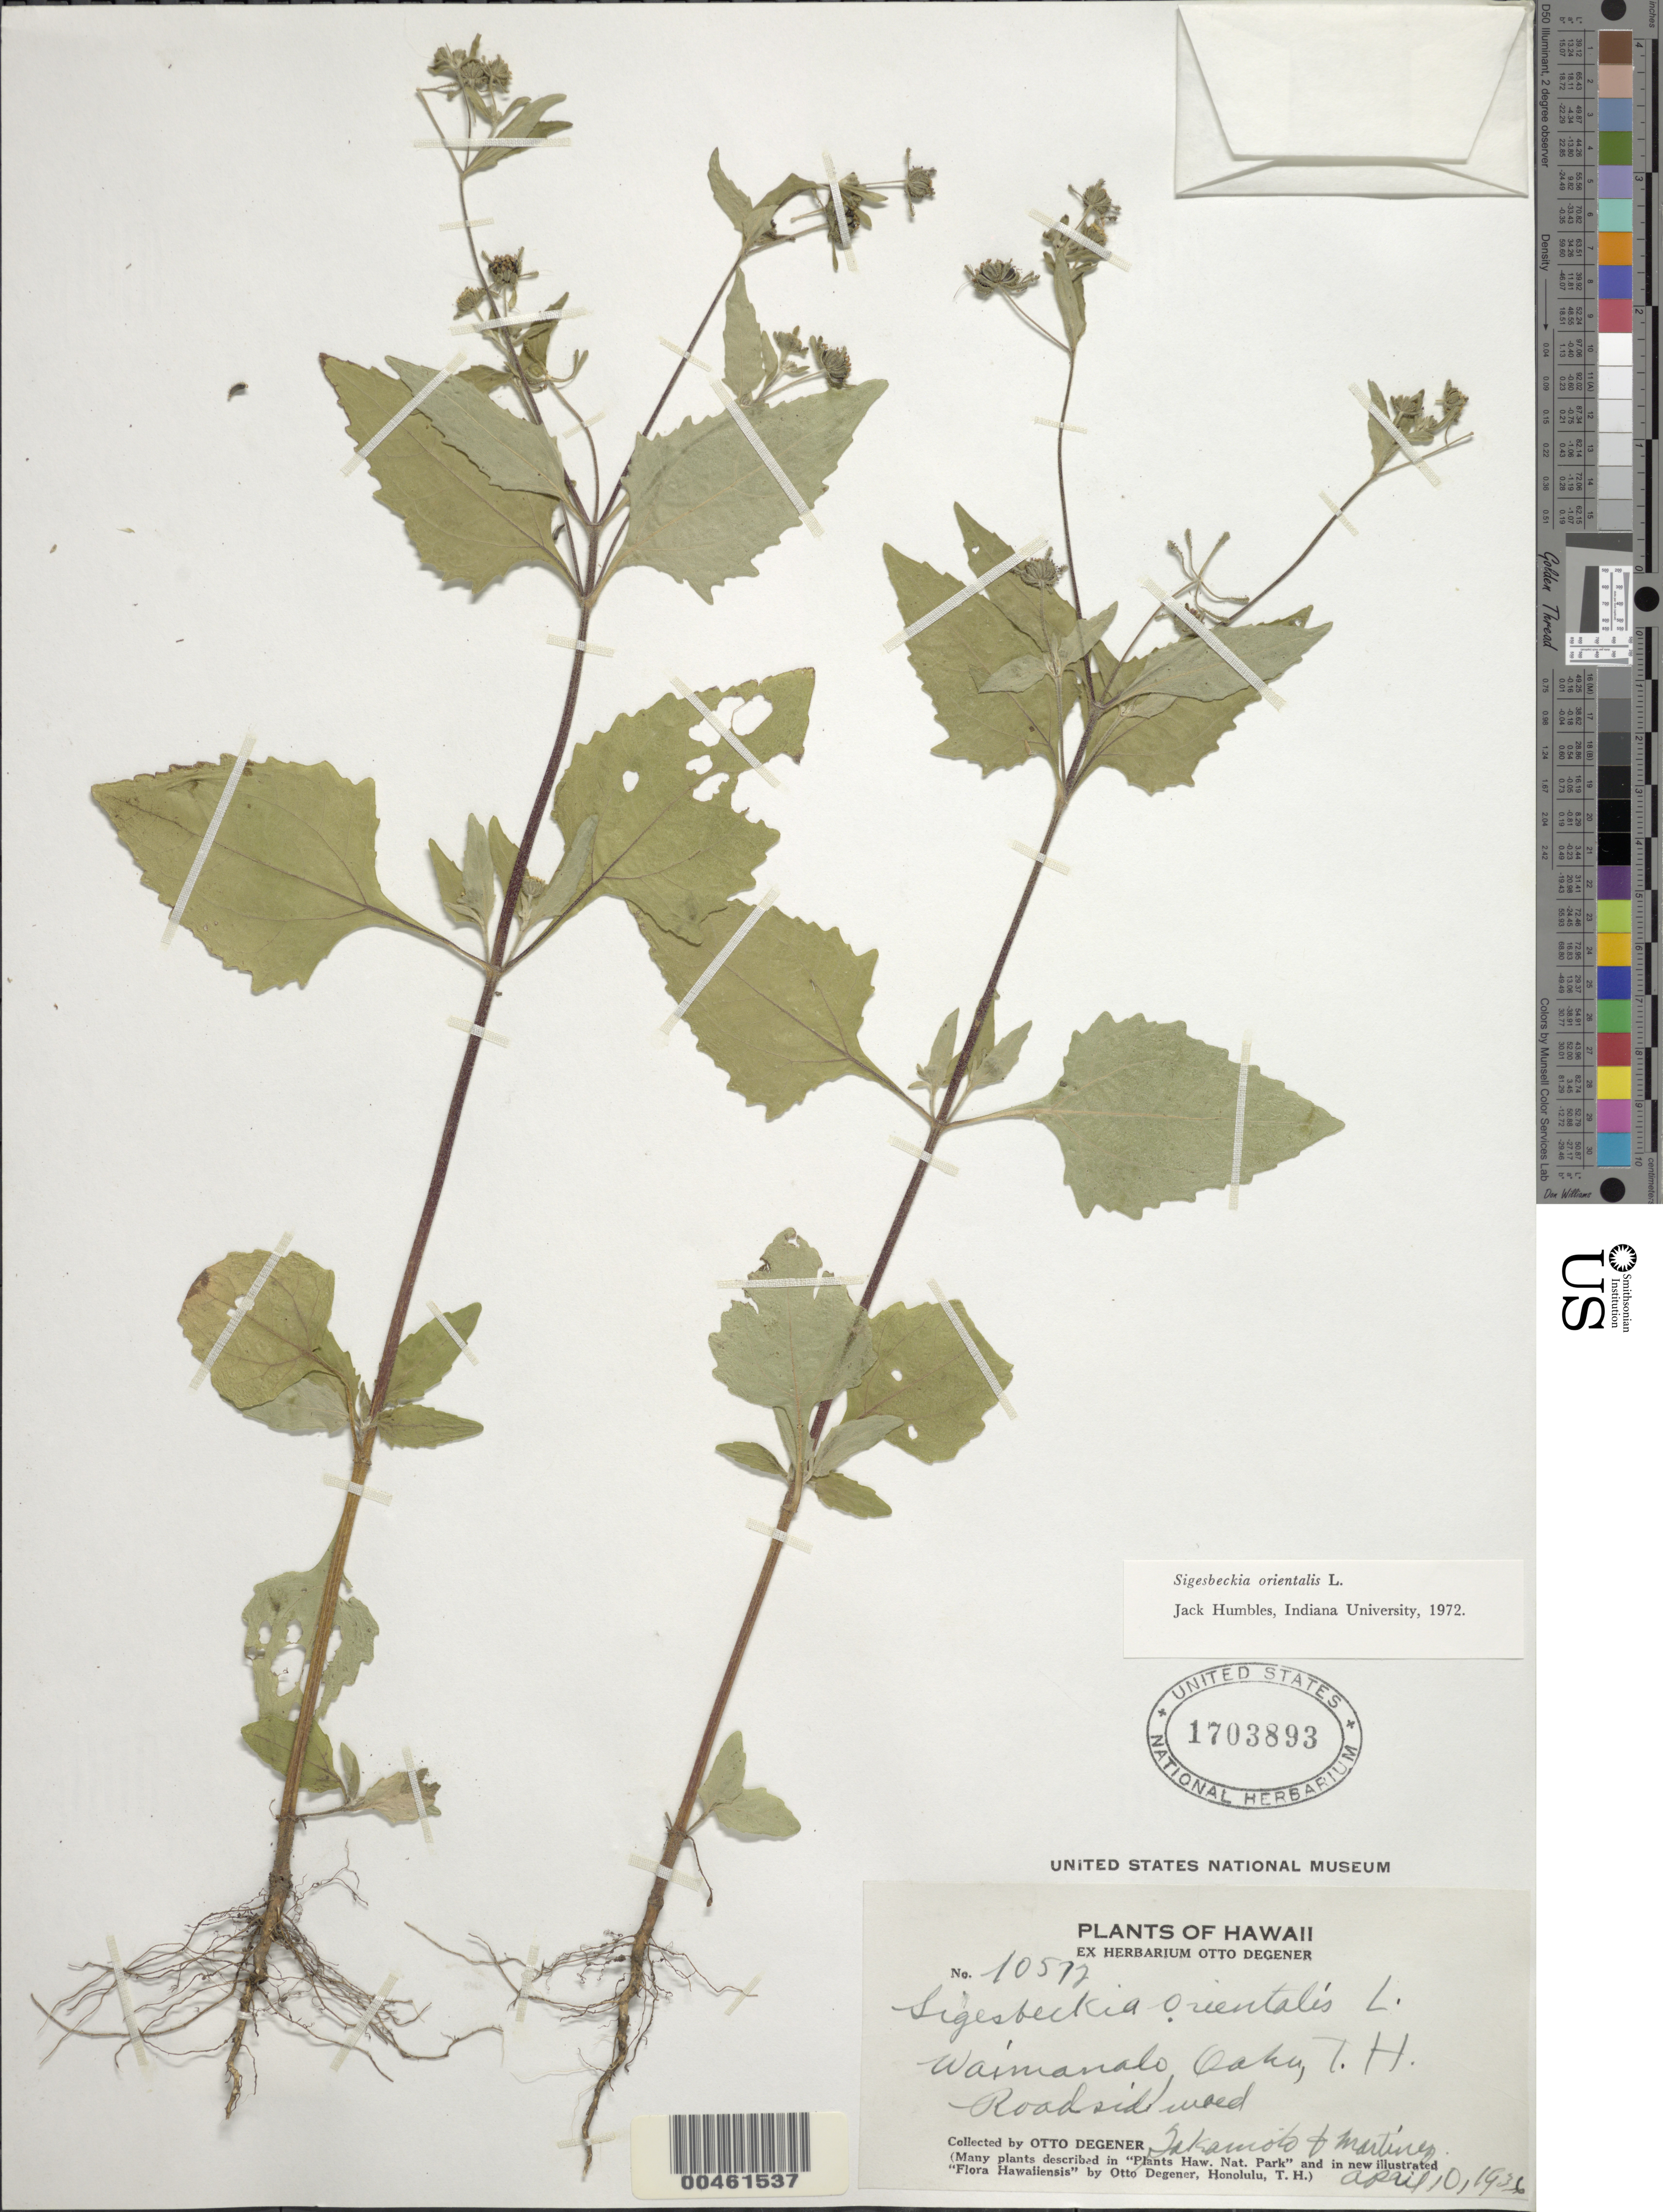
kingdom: Plantae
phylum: Tracheophyta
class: Magnoliopsida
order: Asterales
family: Asteraceae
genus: Sigesbeckia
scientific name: Sigesbeckia orientalis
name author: L.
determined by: Humbles, J.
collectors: O. Degener, -. Takamoto & -- Martinez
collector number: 10572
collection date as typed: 10 Apr 1936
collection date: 1936-04-10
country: United States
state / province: Hawaii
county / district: Honolulu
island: Oahu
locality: Waimanalo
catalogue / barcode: US 1703893